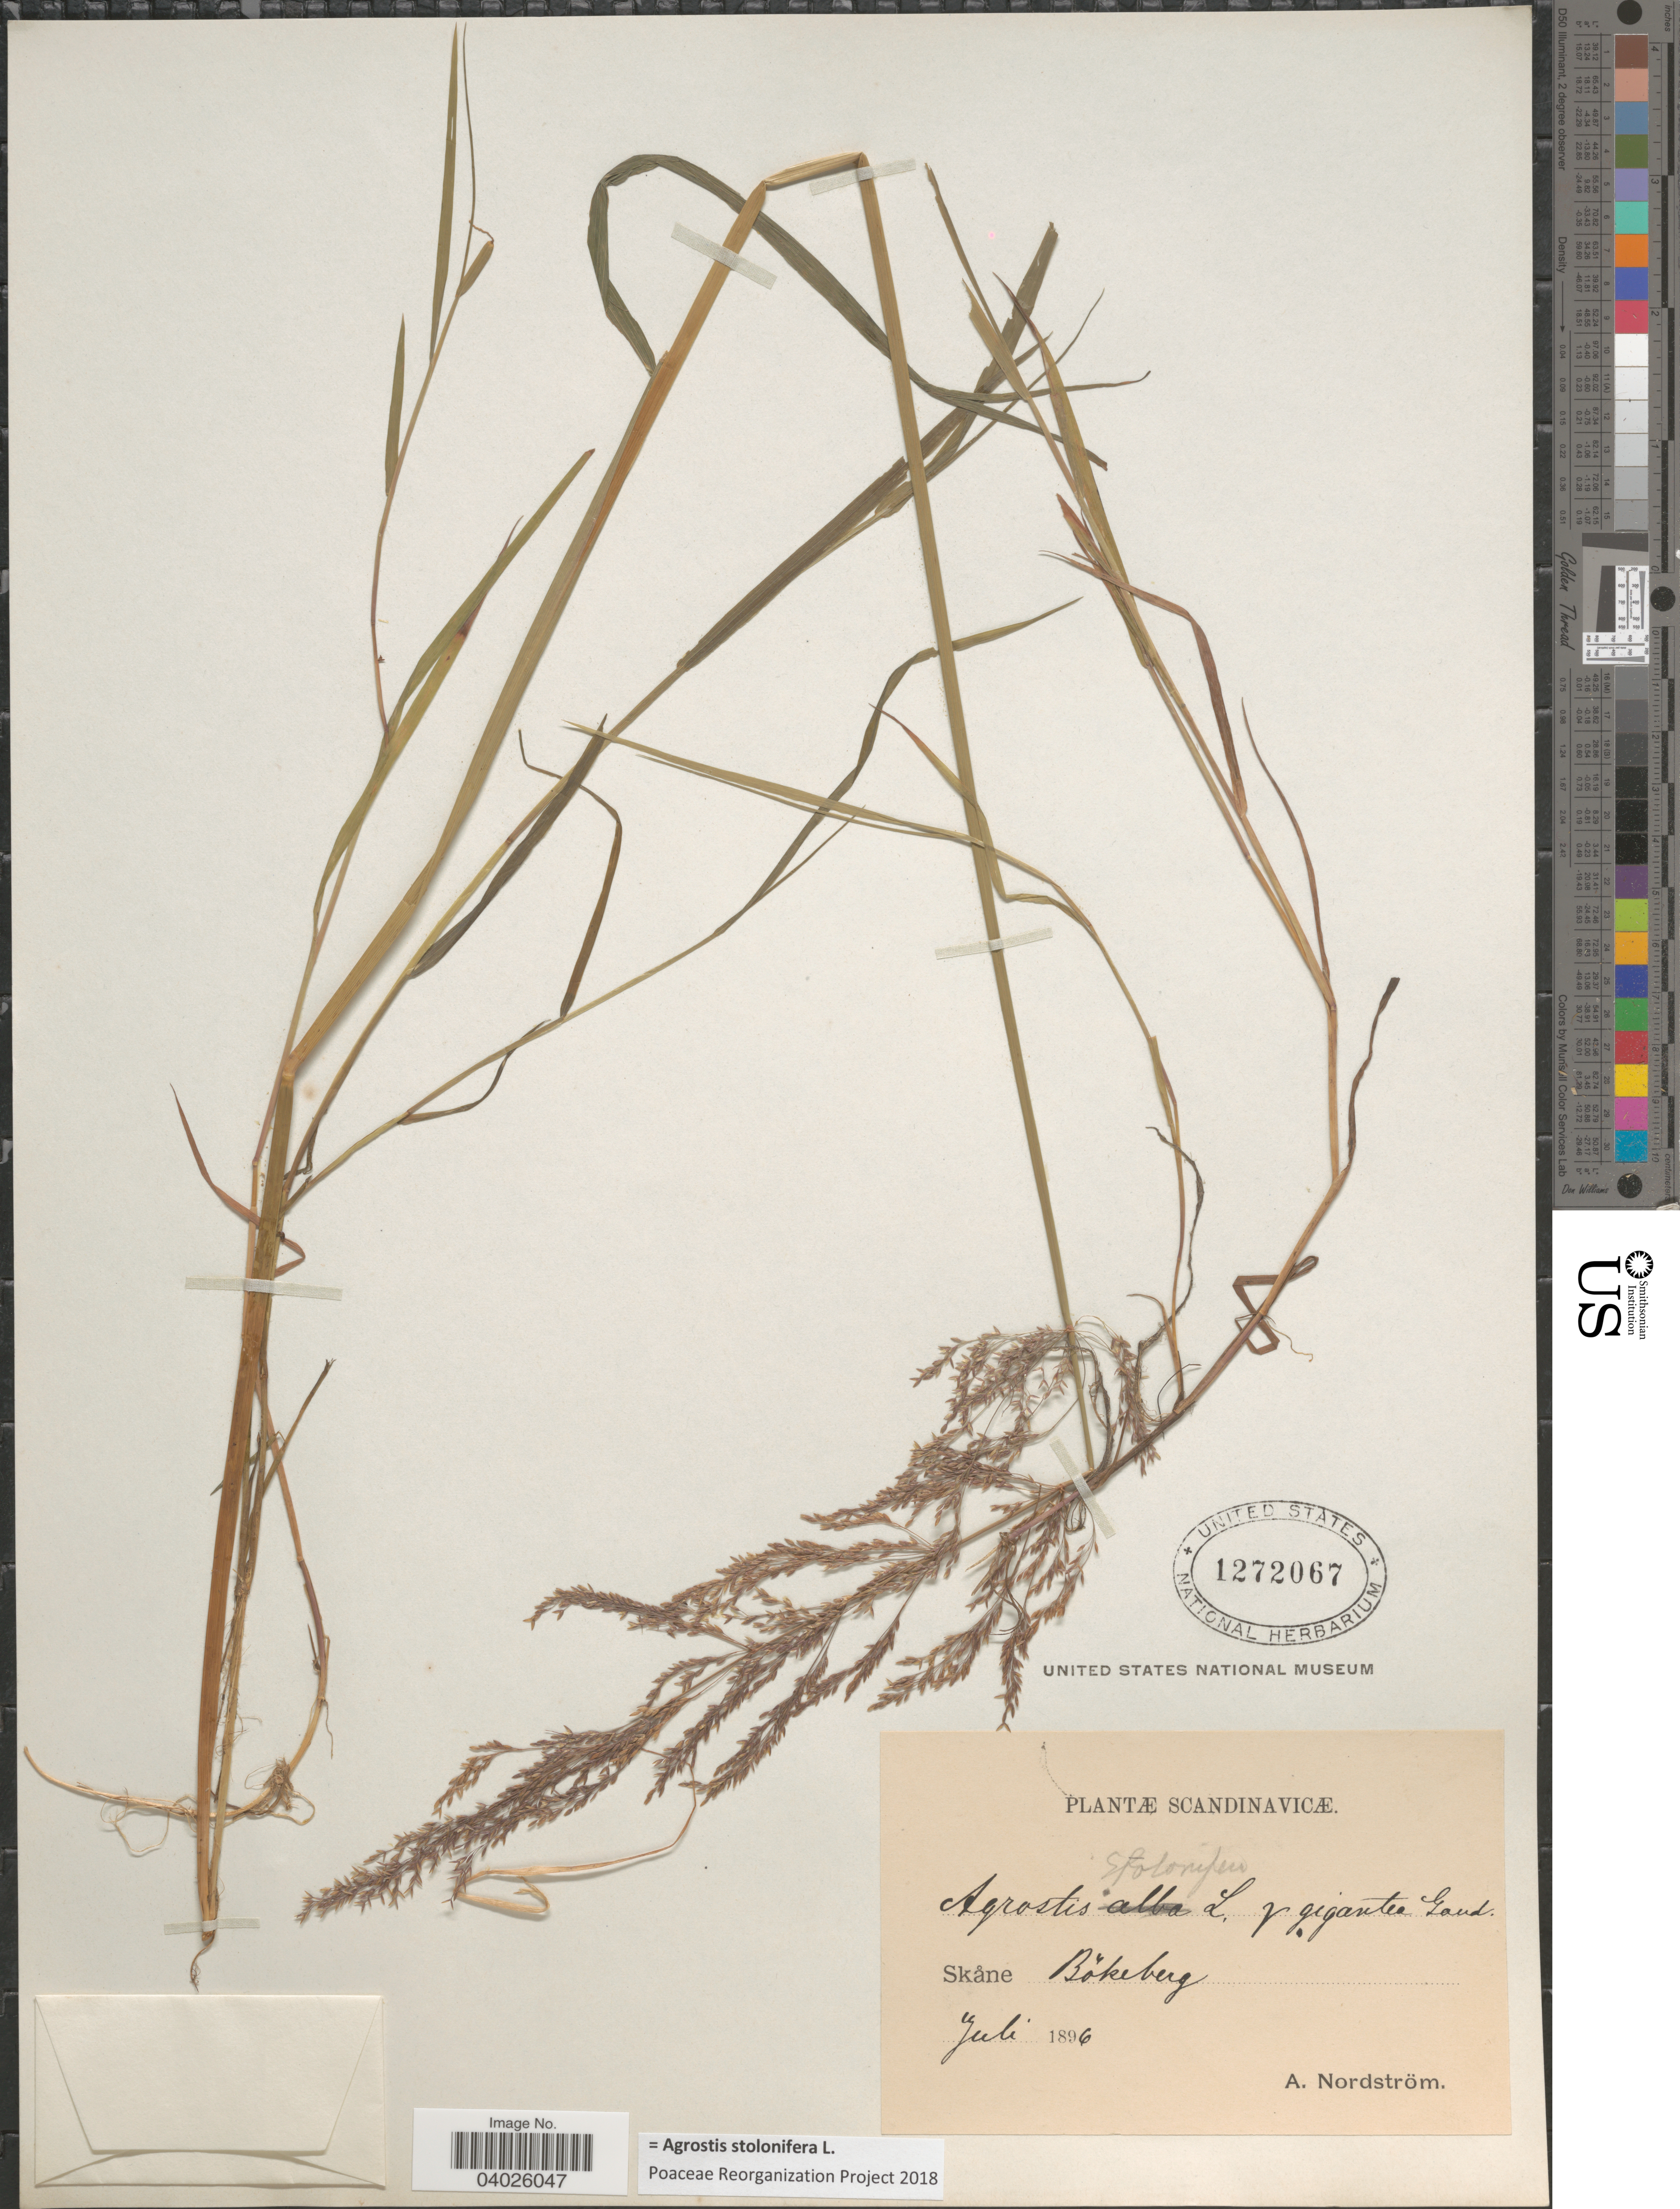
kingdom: Plantae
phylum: Tracheophyta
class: Liliopsida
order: Poales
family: Poaceae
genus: Agrostis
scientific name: Agrostis stolonifera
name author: L.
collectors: A. Nordström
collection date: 1896-07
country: Sweden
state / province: Skåne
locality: Scandinavicæ. Bökeberg.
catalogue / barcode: US 1272067